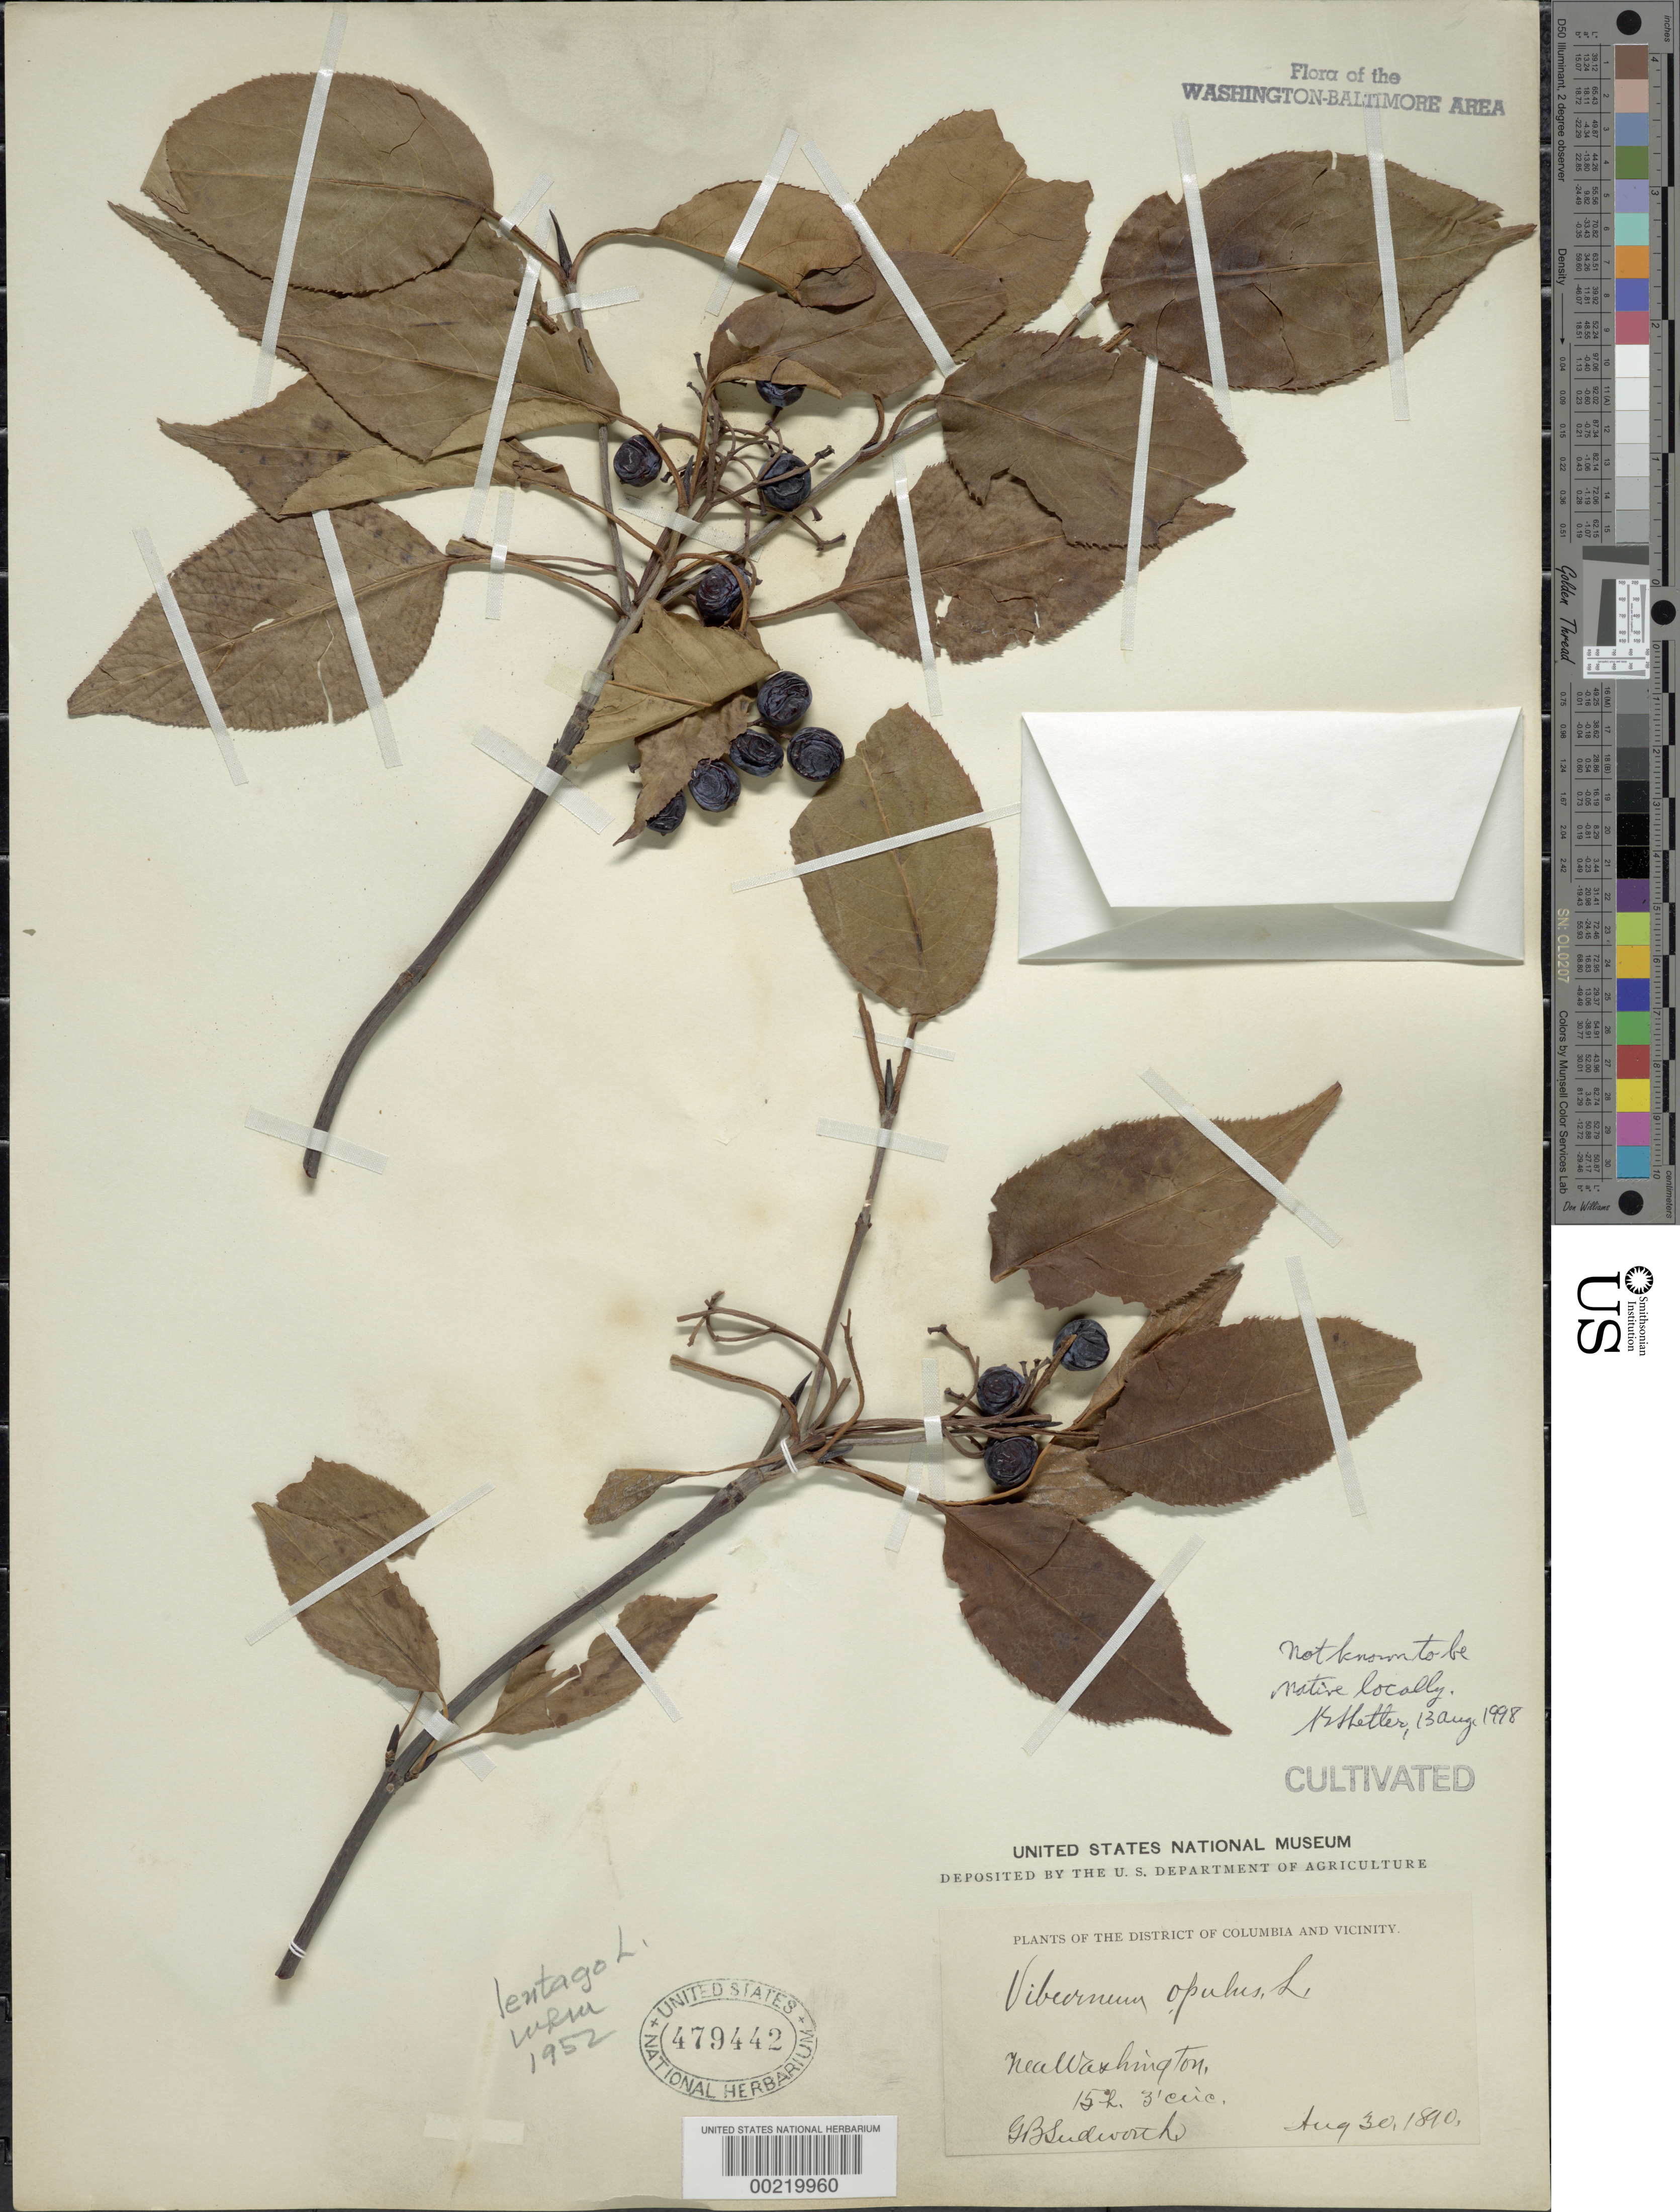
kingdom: Plantae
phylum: Tracheophyta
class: Magnoliopsida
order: Dipsacales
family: Viburnaceae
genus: Viburnum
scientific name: Viburnum lentago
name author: L.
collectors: G. B. Sudworth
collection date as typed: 30 Aug 1890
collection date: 1890-08-30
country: United States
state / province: District of Columbia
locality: Near Washington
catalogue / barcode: US 479442